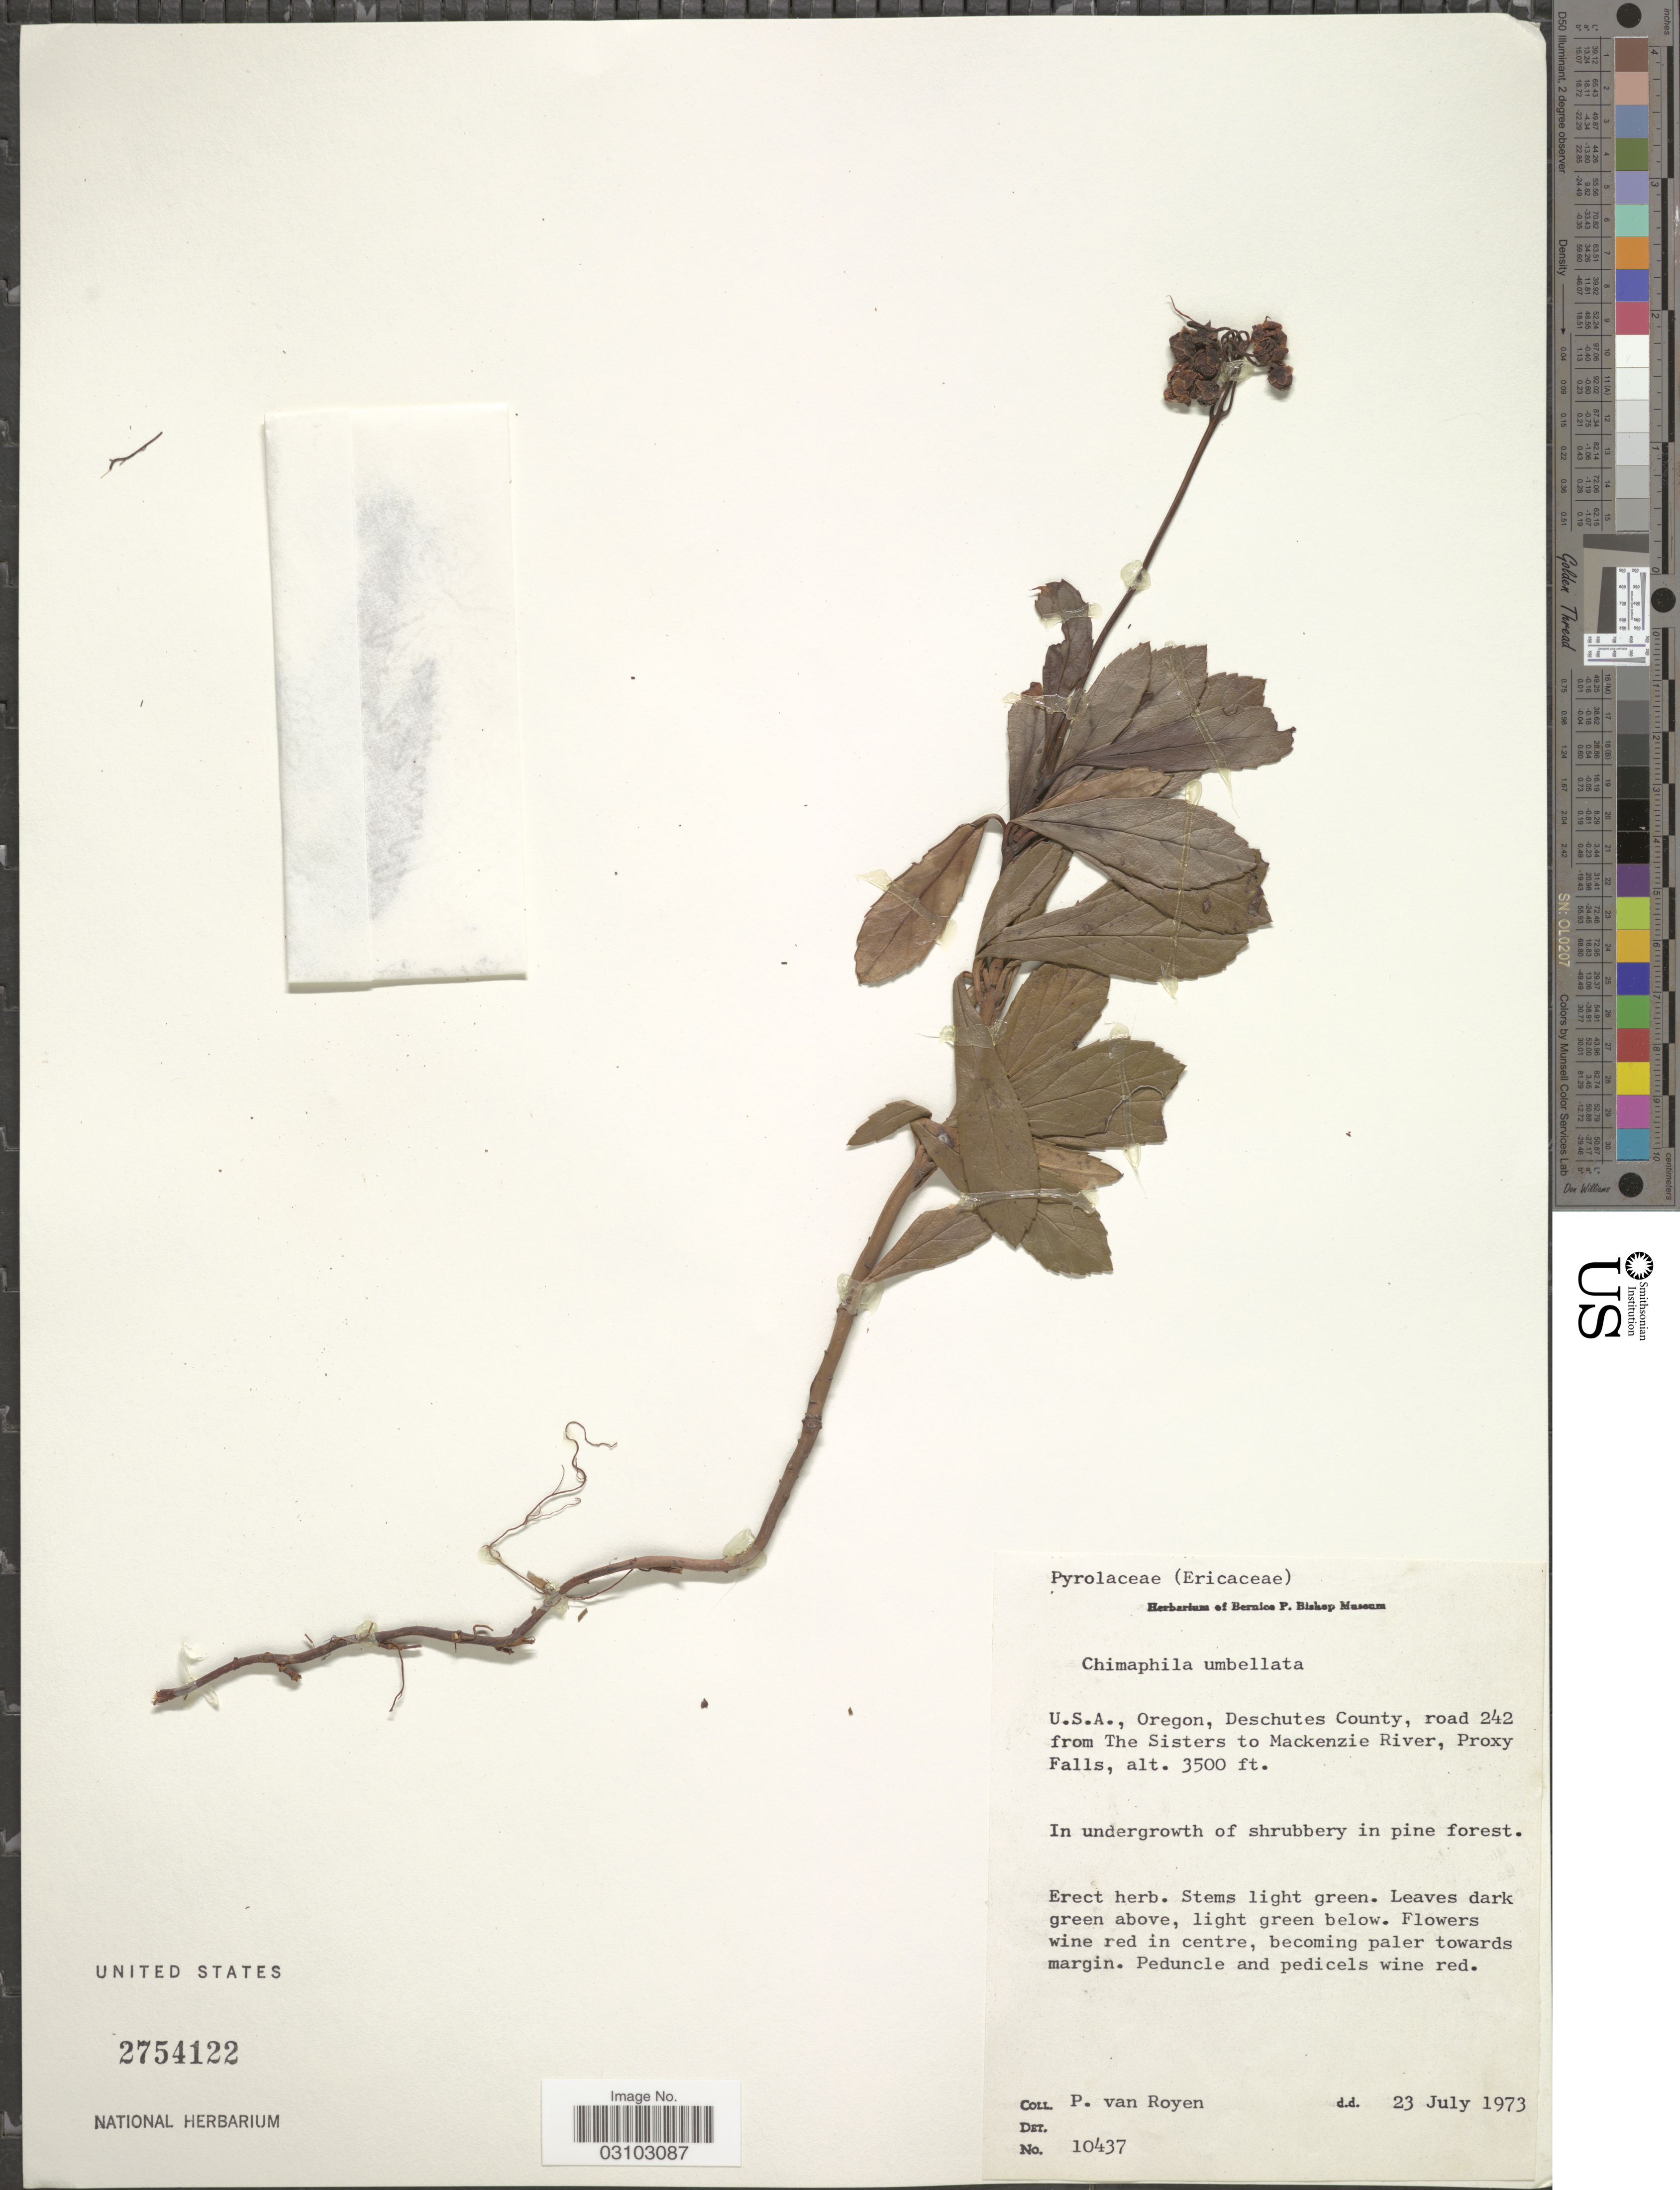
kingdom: Plantae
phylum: Tracheophyta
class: Magnoliopsida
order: Ericales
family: Ericaceae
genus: Chimaphila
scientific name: Chimaphila umbellata var. occidentalis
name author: (Rydb.) S.F. Blake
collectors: P. van Royen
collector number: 10437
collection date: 1973-07-23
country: United States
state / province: Oregon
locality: Deschutes County, road 242 from The Sisters to Mackenzie River, Proxy Falls.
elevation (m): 1067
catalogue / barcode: US 2754122